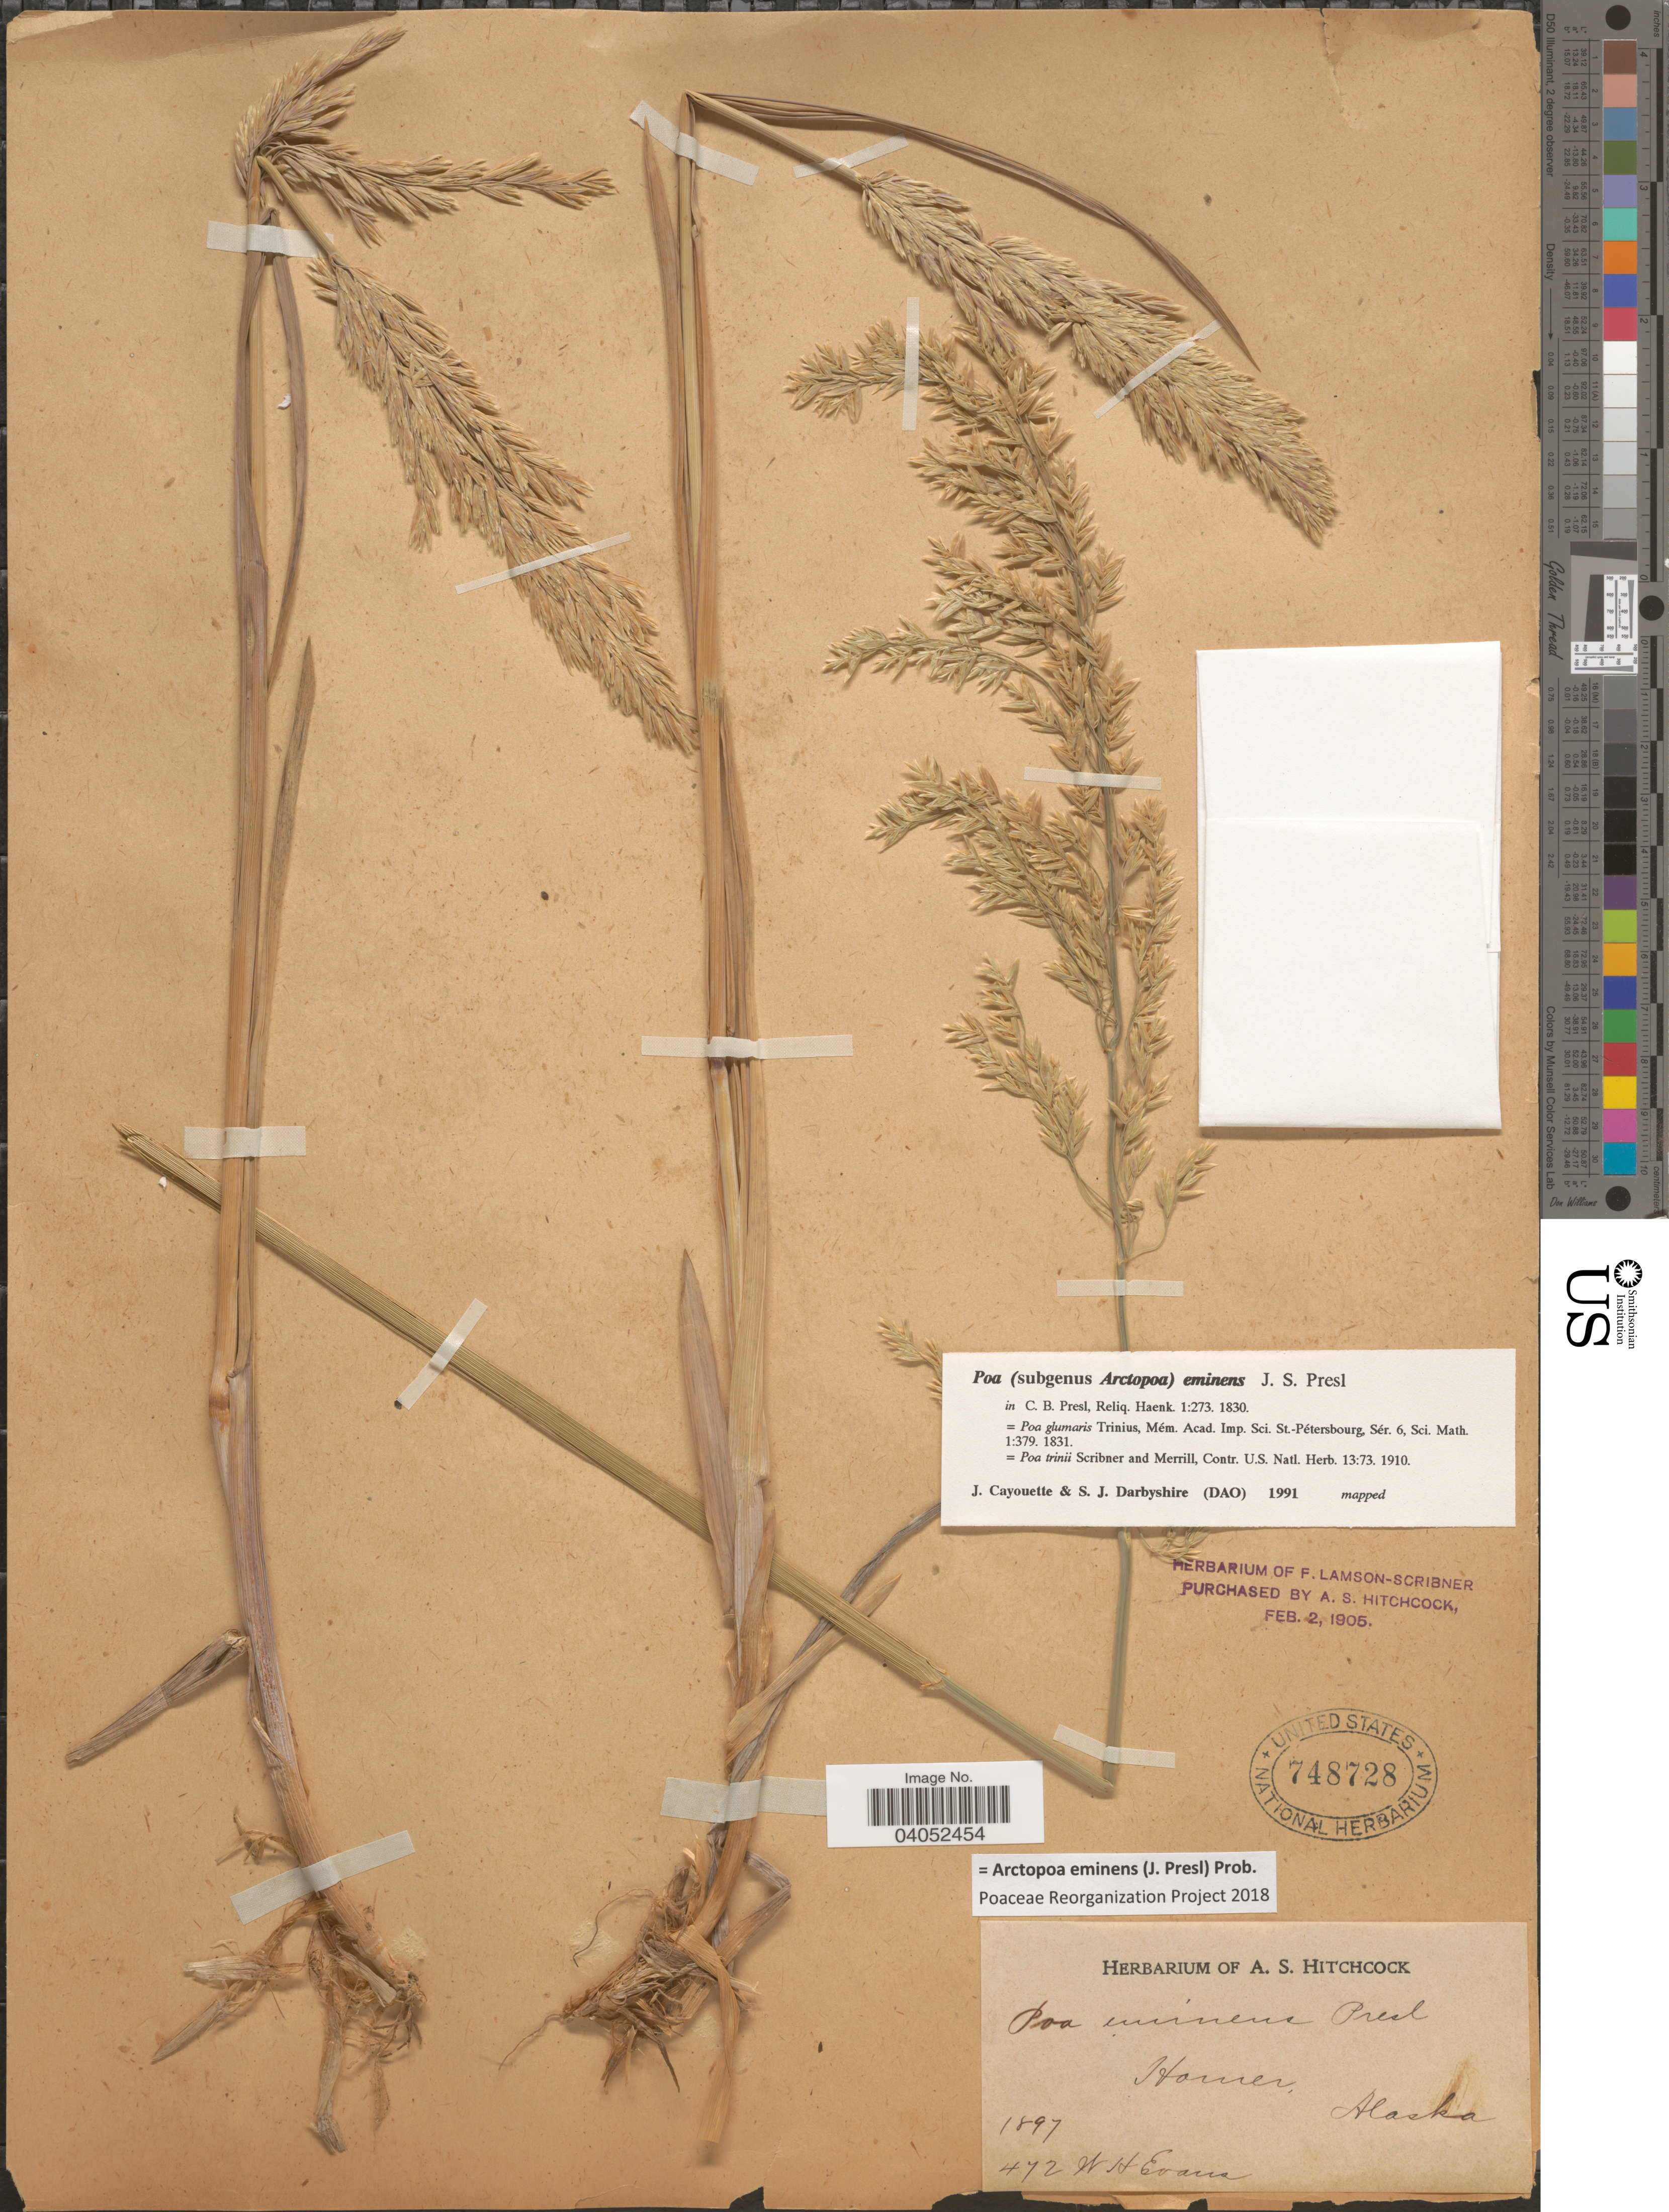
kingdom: Plantae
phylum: Tracheophyta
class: Liliopsida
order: Poales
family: Poaceae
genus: Arctopoa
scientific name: Arctopoa eminens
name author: (J. Presl) Prob.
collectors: W. H. Evans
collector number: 472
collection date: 1897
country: United States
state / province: Alaska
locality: Homer.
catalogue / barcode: US 748728